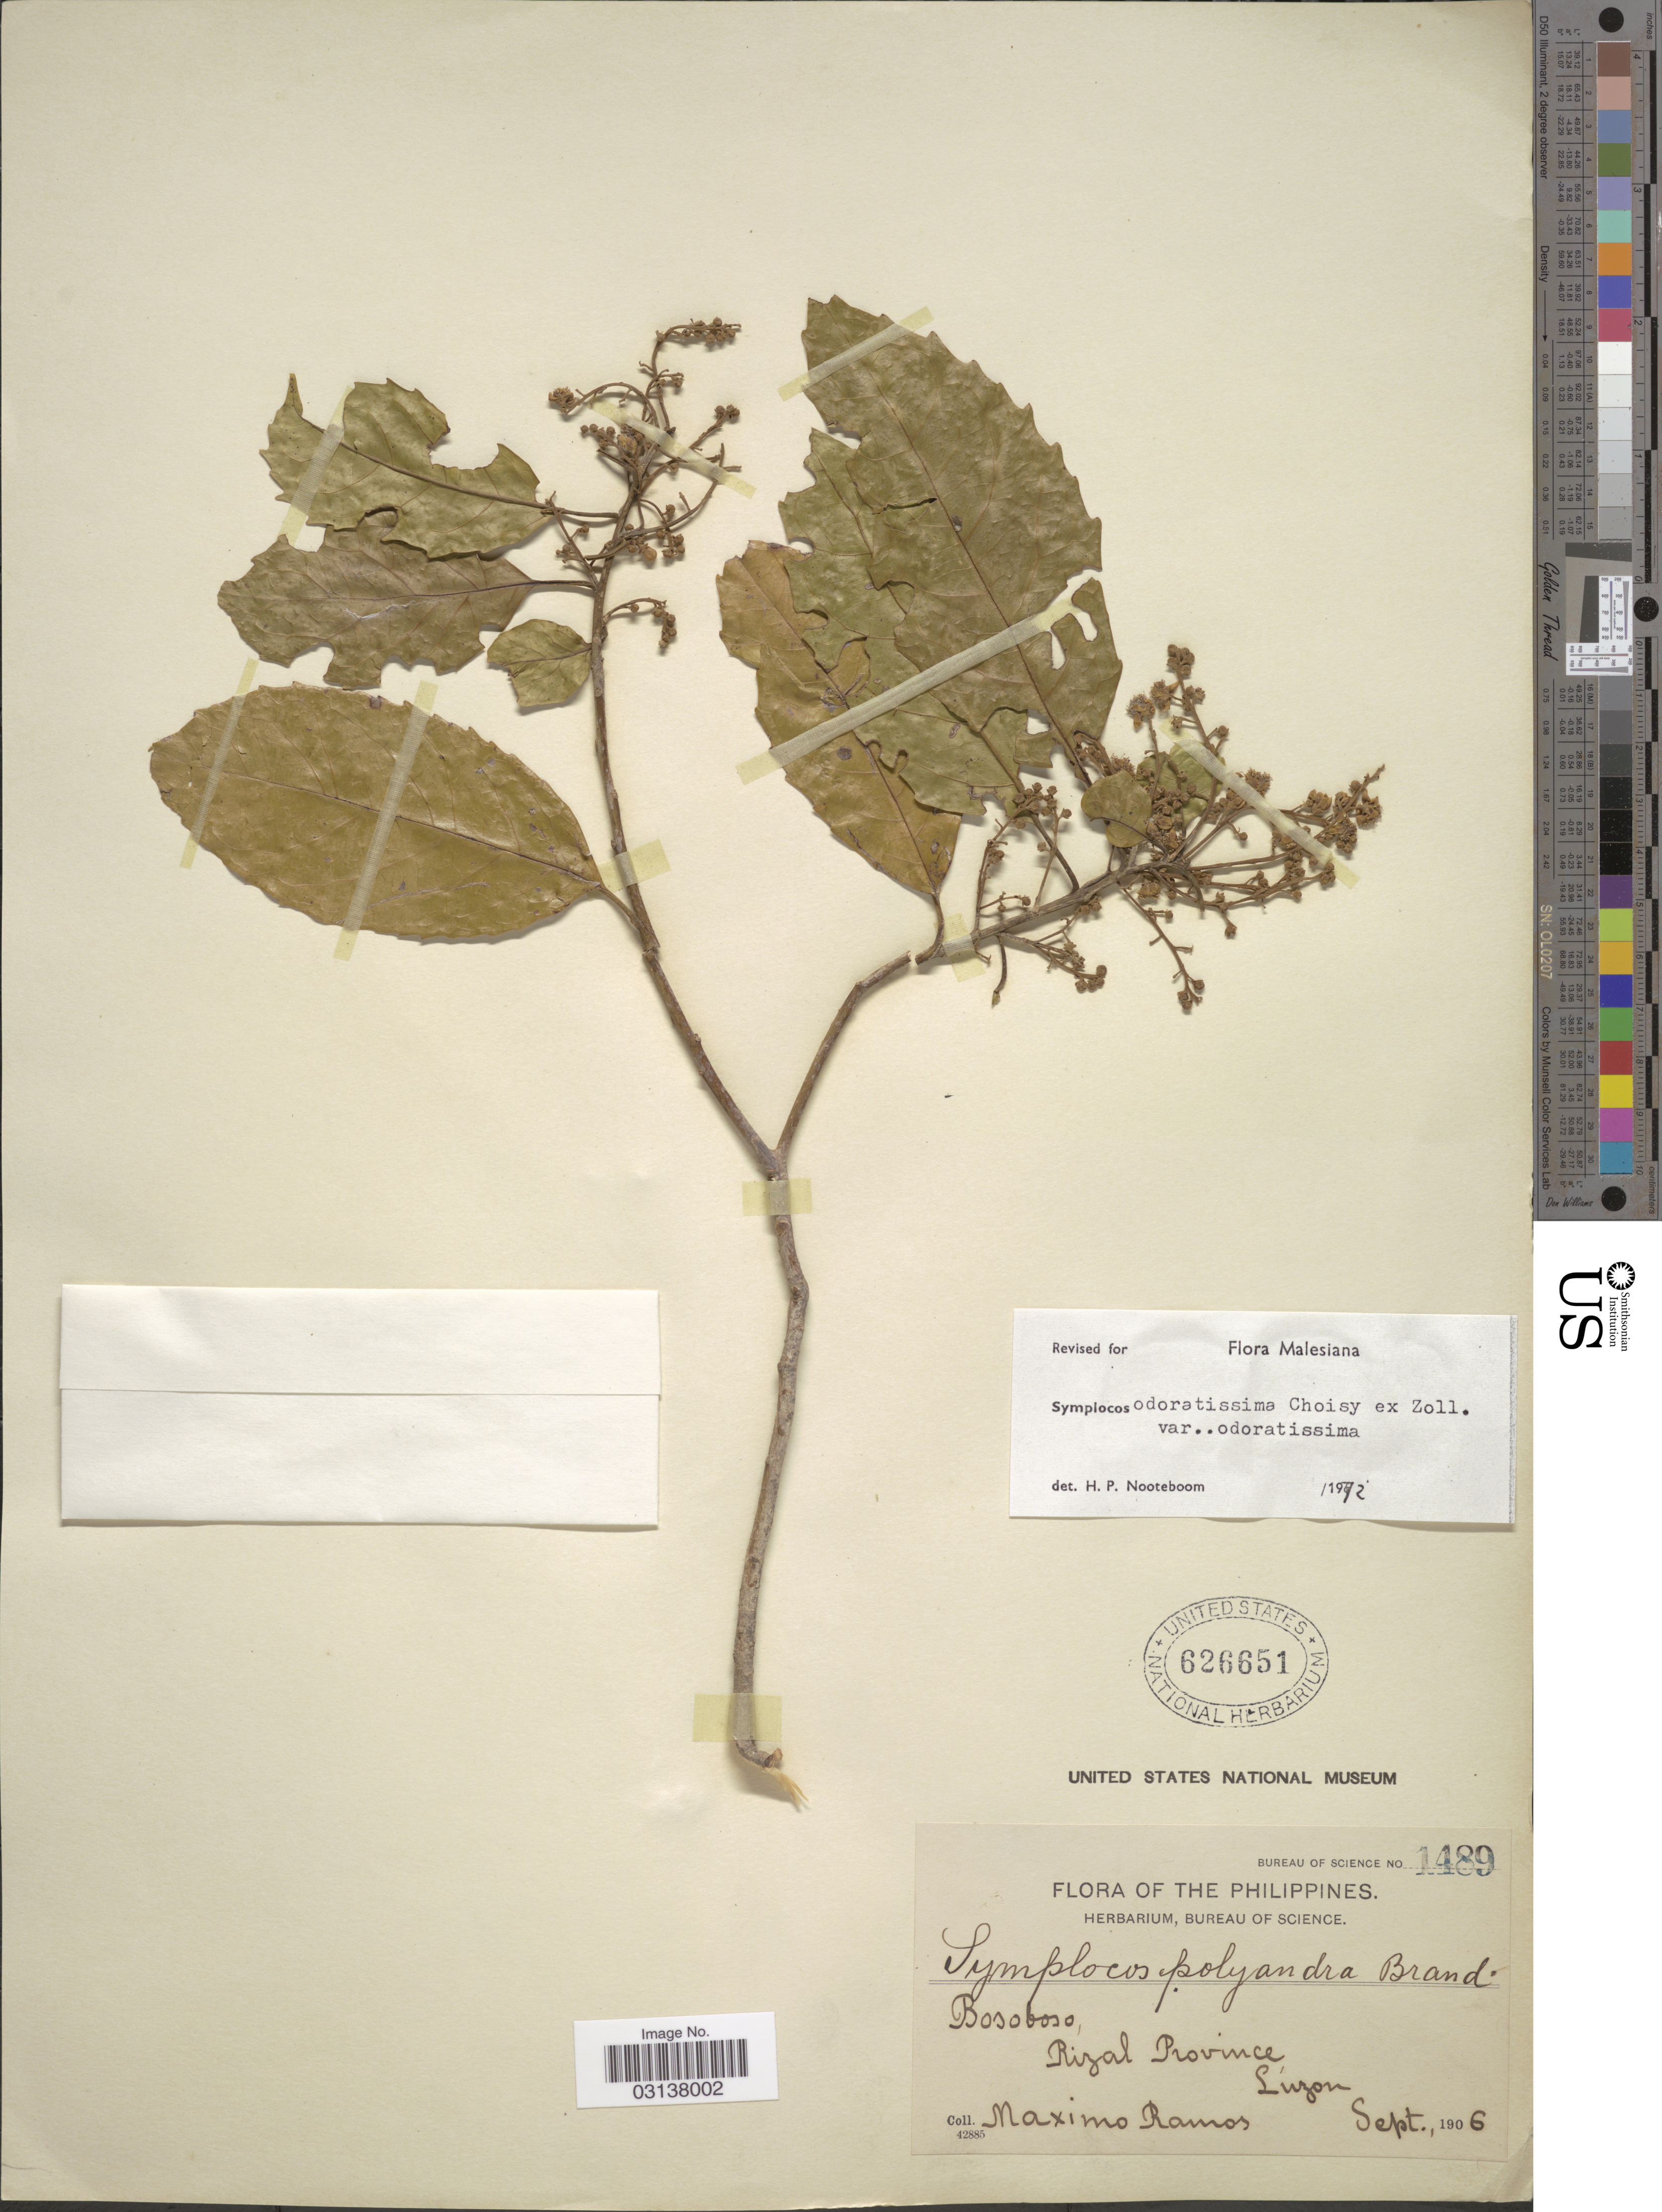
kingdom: Plantae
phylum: Tracheophyta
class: Magnoliopsida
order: Ericales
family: Symplocaceae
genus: Symplocos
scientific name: Symplocos odoratissima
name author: (Blume) Choisy ex Zoll.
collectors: M. Ramos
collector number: Bureau of Science 1489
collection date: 1906-09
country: Philippines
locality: The Philippines. Bosoboso. Rizal Province, Lúzon.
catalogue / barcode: US 626651